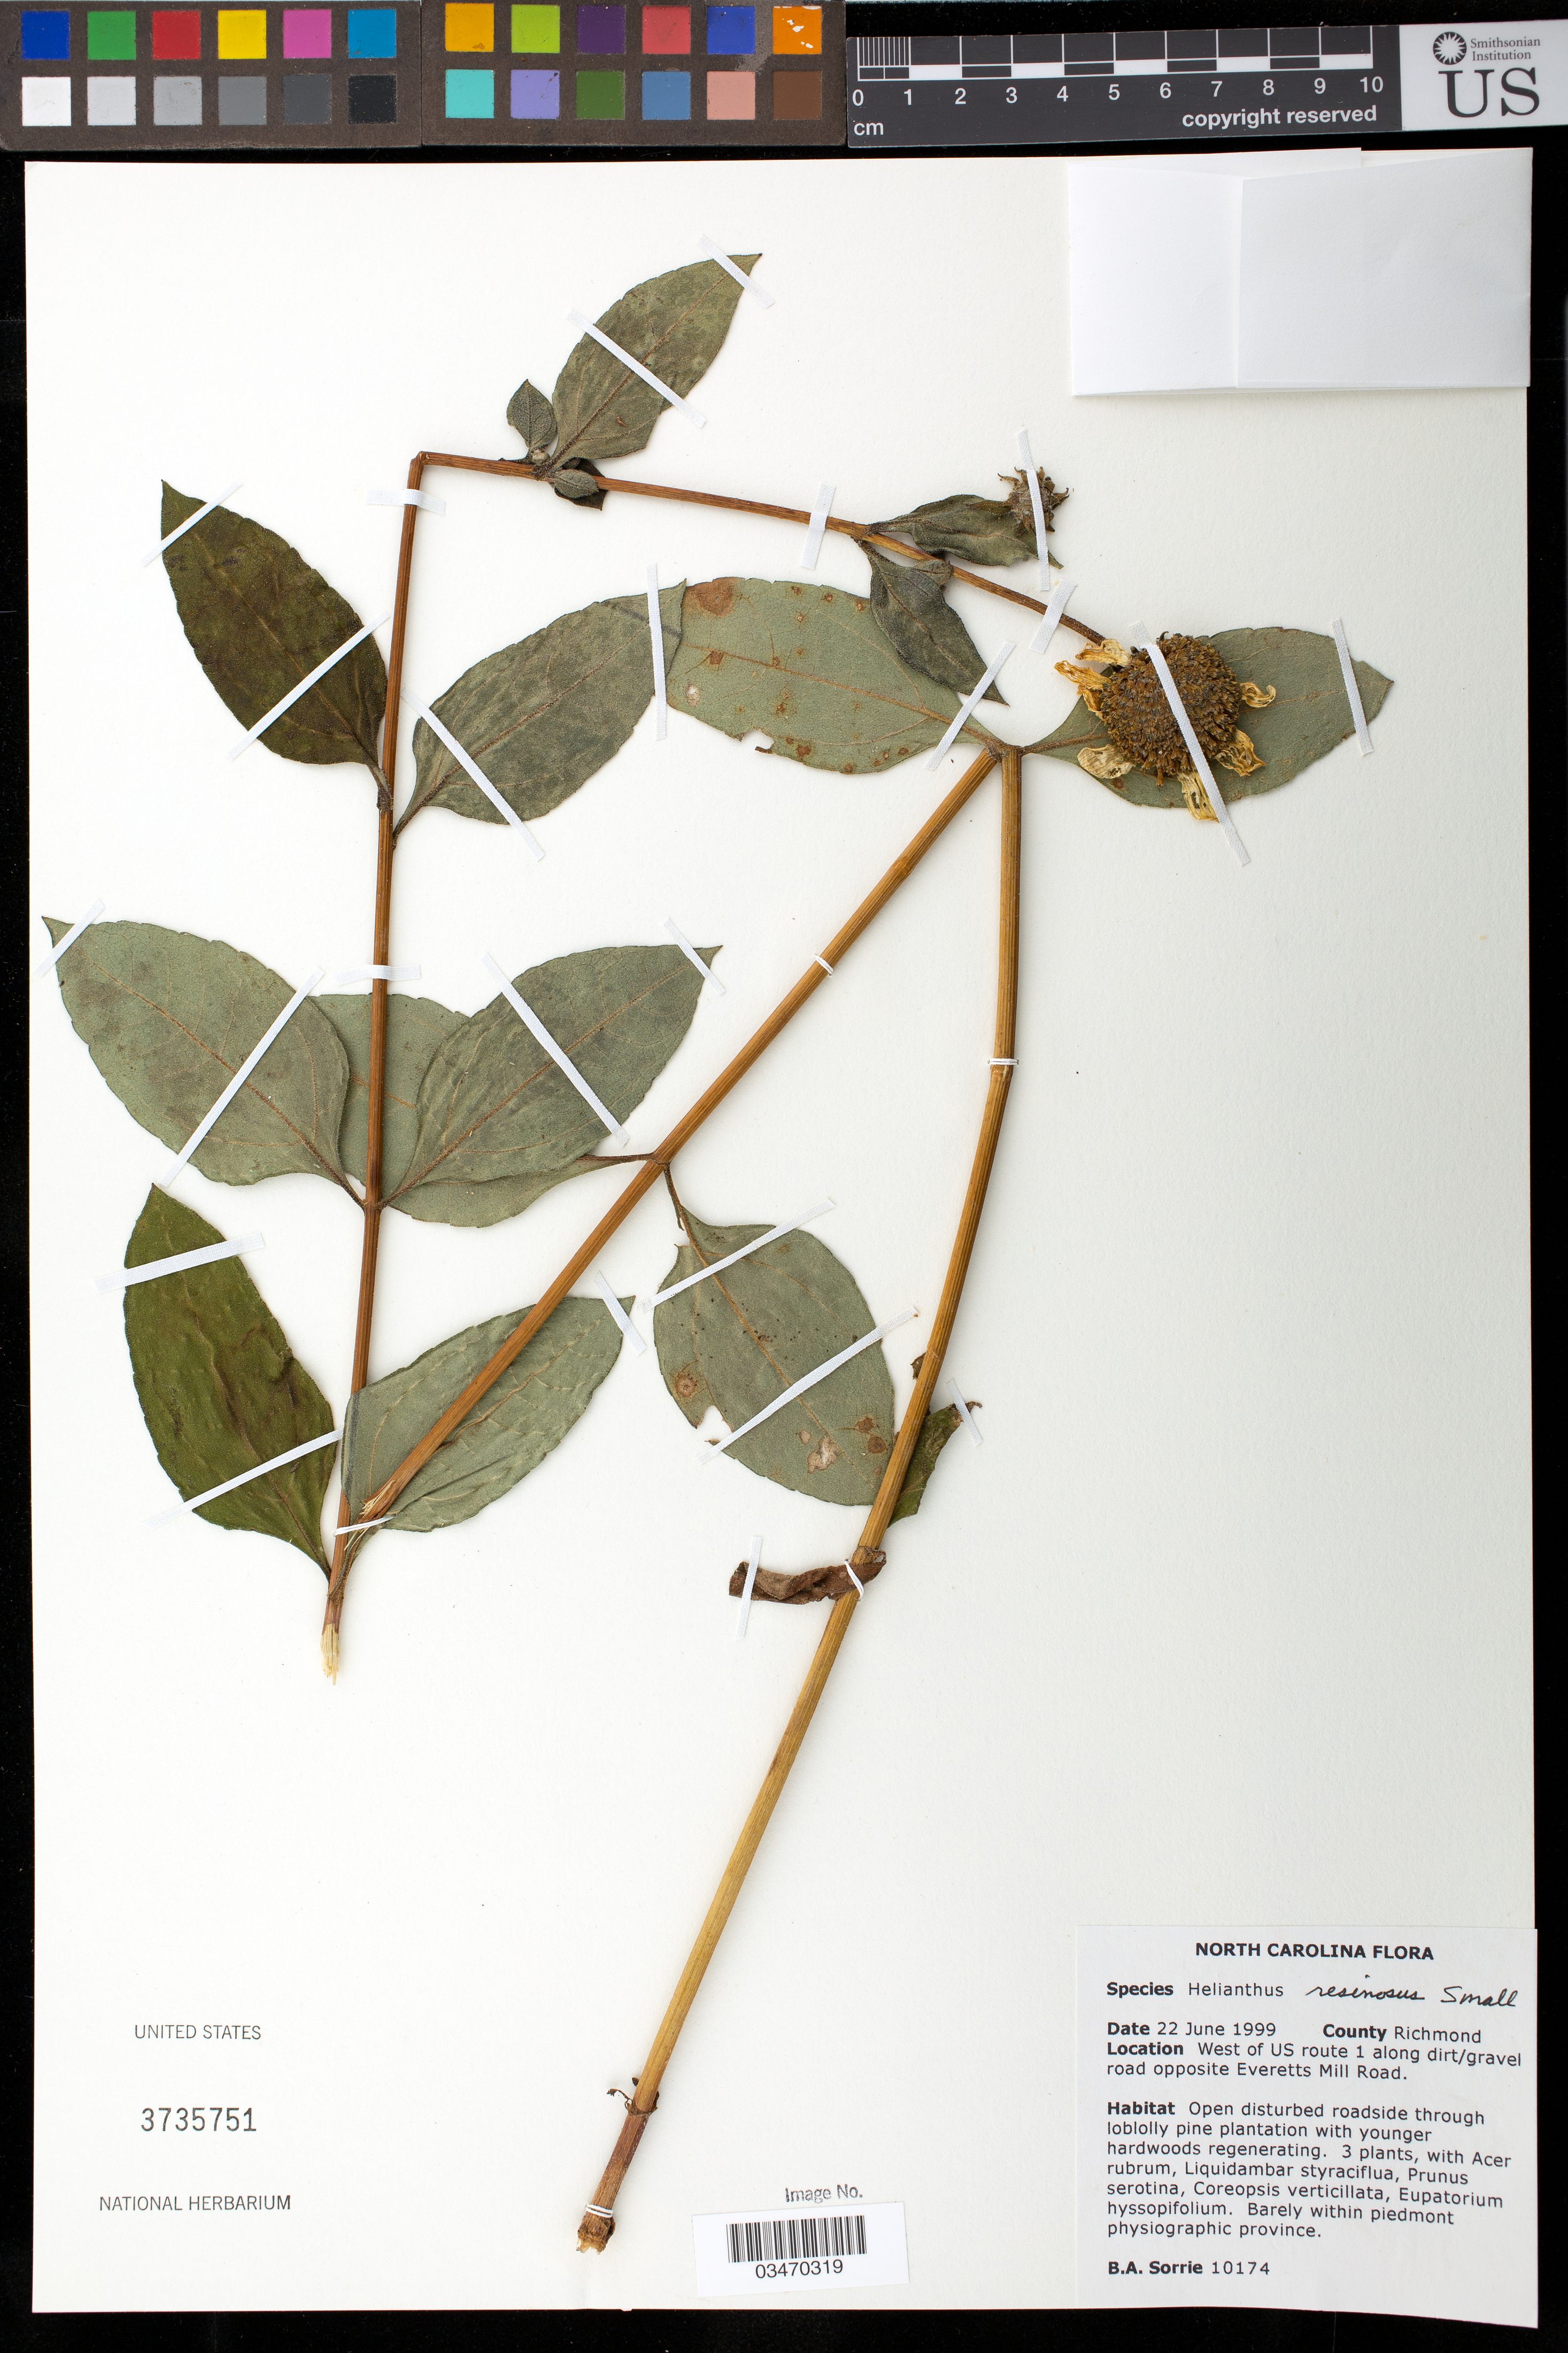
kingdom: Plantae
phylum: Tracheophyta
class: Magnoliopsida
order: Asterales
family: Asteraceae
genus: Helianthus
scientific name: Helianthus resinosus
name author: Small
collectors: B. A. Sorrie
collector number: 10174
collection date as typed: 22 Sep 1998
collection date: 1998-09-22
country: United States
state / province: North Carolina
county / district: Richmond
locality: W side of US Rt.1 along dirt/gravel road opposite Everetts Mill Road.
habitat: Open disturbed roadside through loblolly pine plantation with younger hardwoods regenerating.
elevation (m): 0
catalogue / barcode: US 3735751